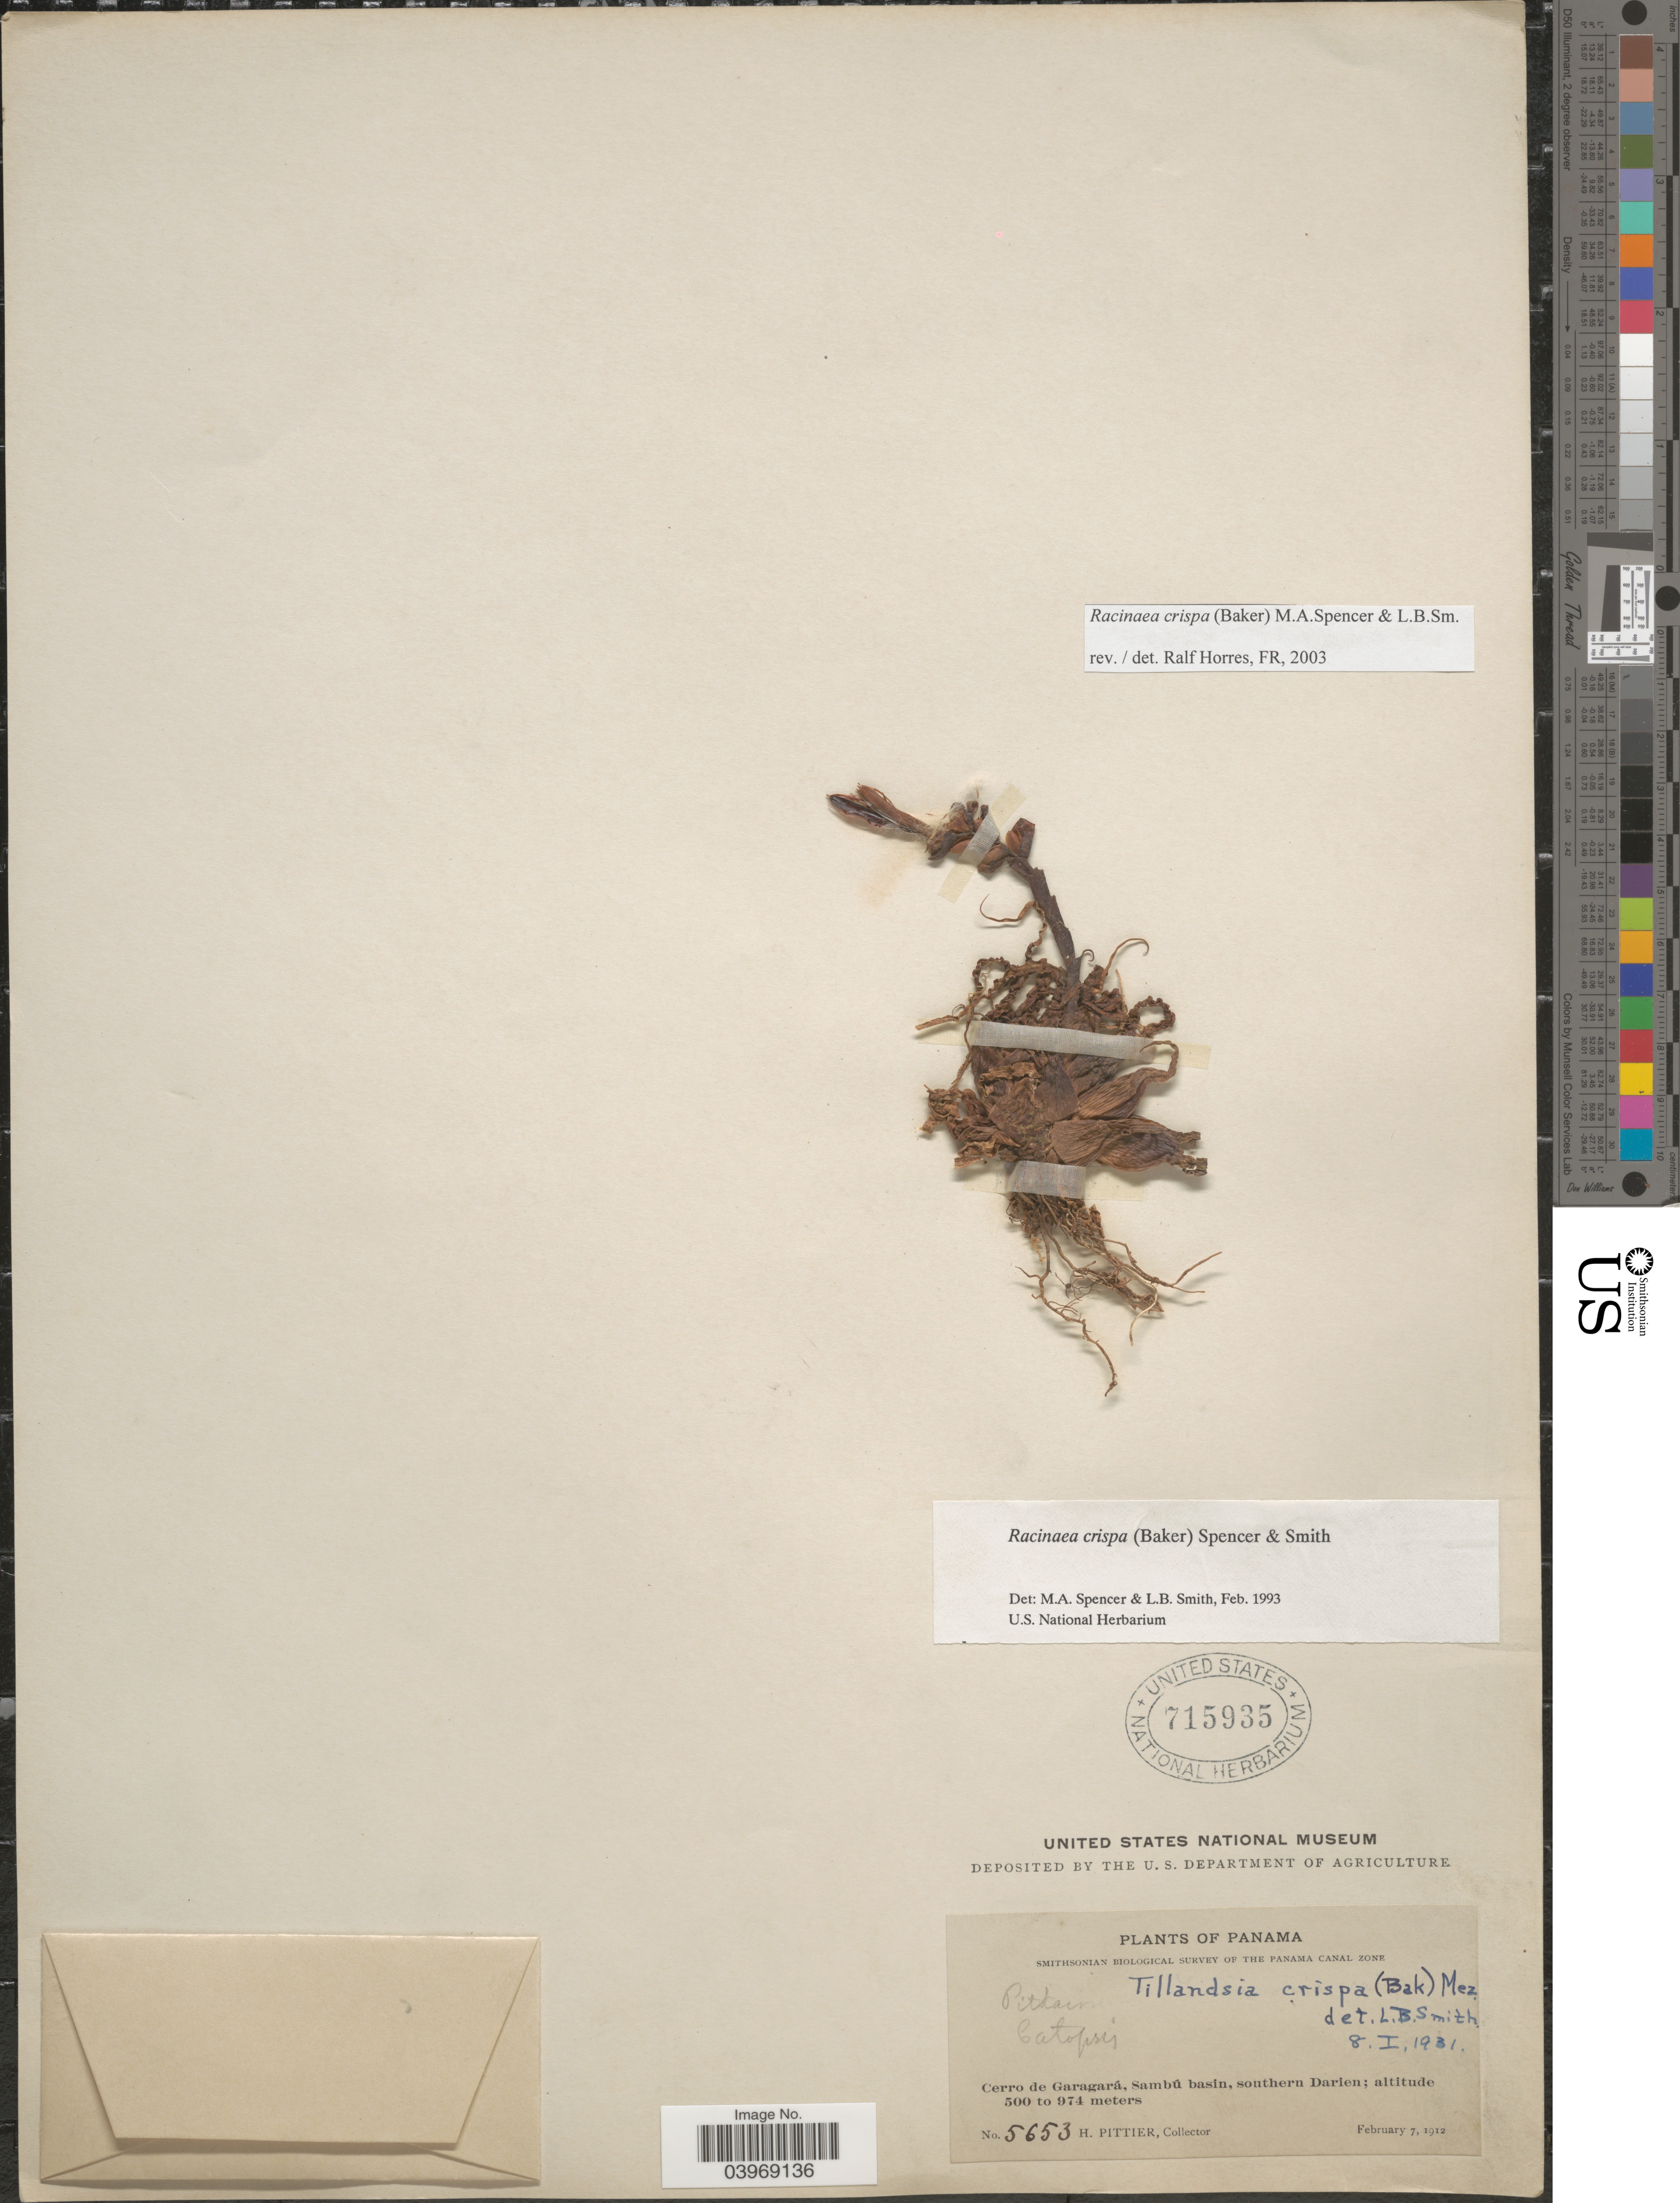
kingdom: Plantae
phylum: Tracheophyta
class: Liliopsida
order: Poales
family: Bromeliaceae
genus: Racinaea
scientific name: Racinaea crispa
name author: (Baker) M.A. Spencer & L.B. Sm.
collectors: H. F. Pittier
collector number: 5653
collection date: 1912-02-07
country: Panama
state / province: Darien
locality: Cerro de Garagará, Sambú basin, southern Darien.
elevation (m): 500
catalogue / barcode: US 715935